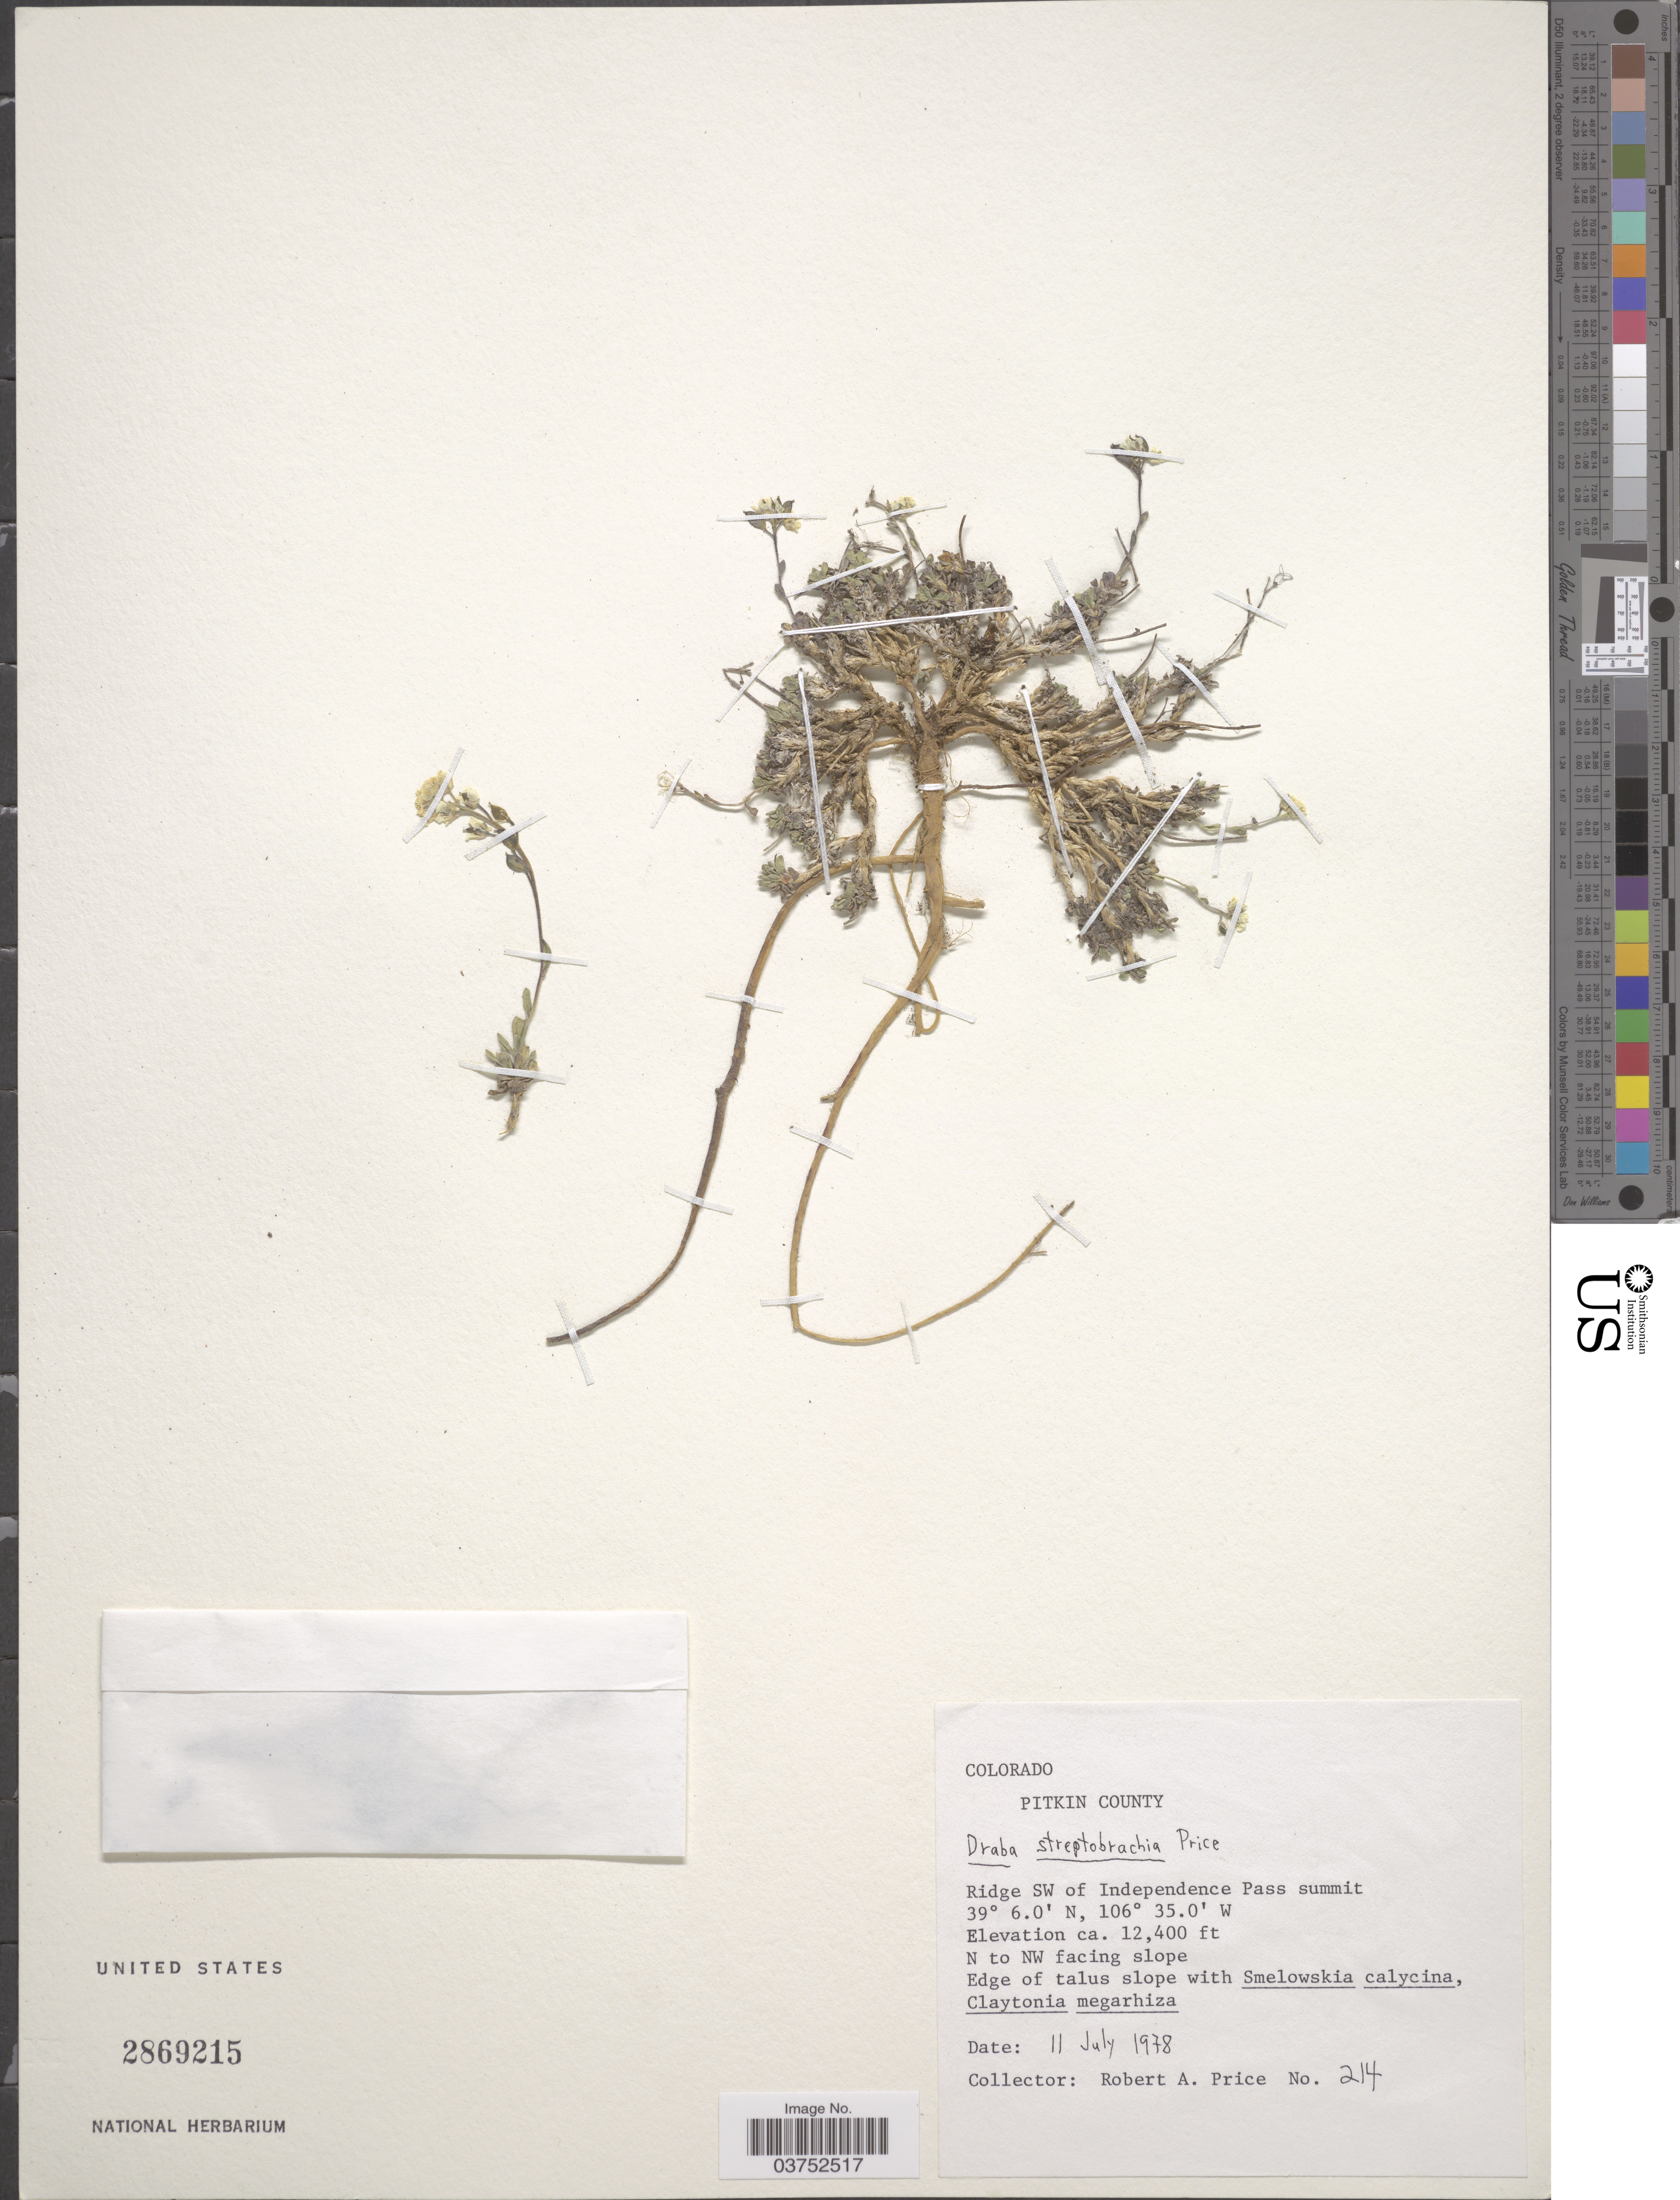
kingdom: Plantae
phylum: Tracheophyta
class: Magnoliopsida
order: Brassicales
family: Brassicaceae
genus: Draba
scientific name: Draba streptobrachia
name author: R.A. Price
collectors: R. A. Price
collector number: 214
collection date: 1978-07-11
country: United States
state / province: Colorado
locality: Pitkin County. Ridge SW of Independence Pass summit.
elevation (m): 3780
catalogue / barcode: US 2869215